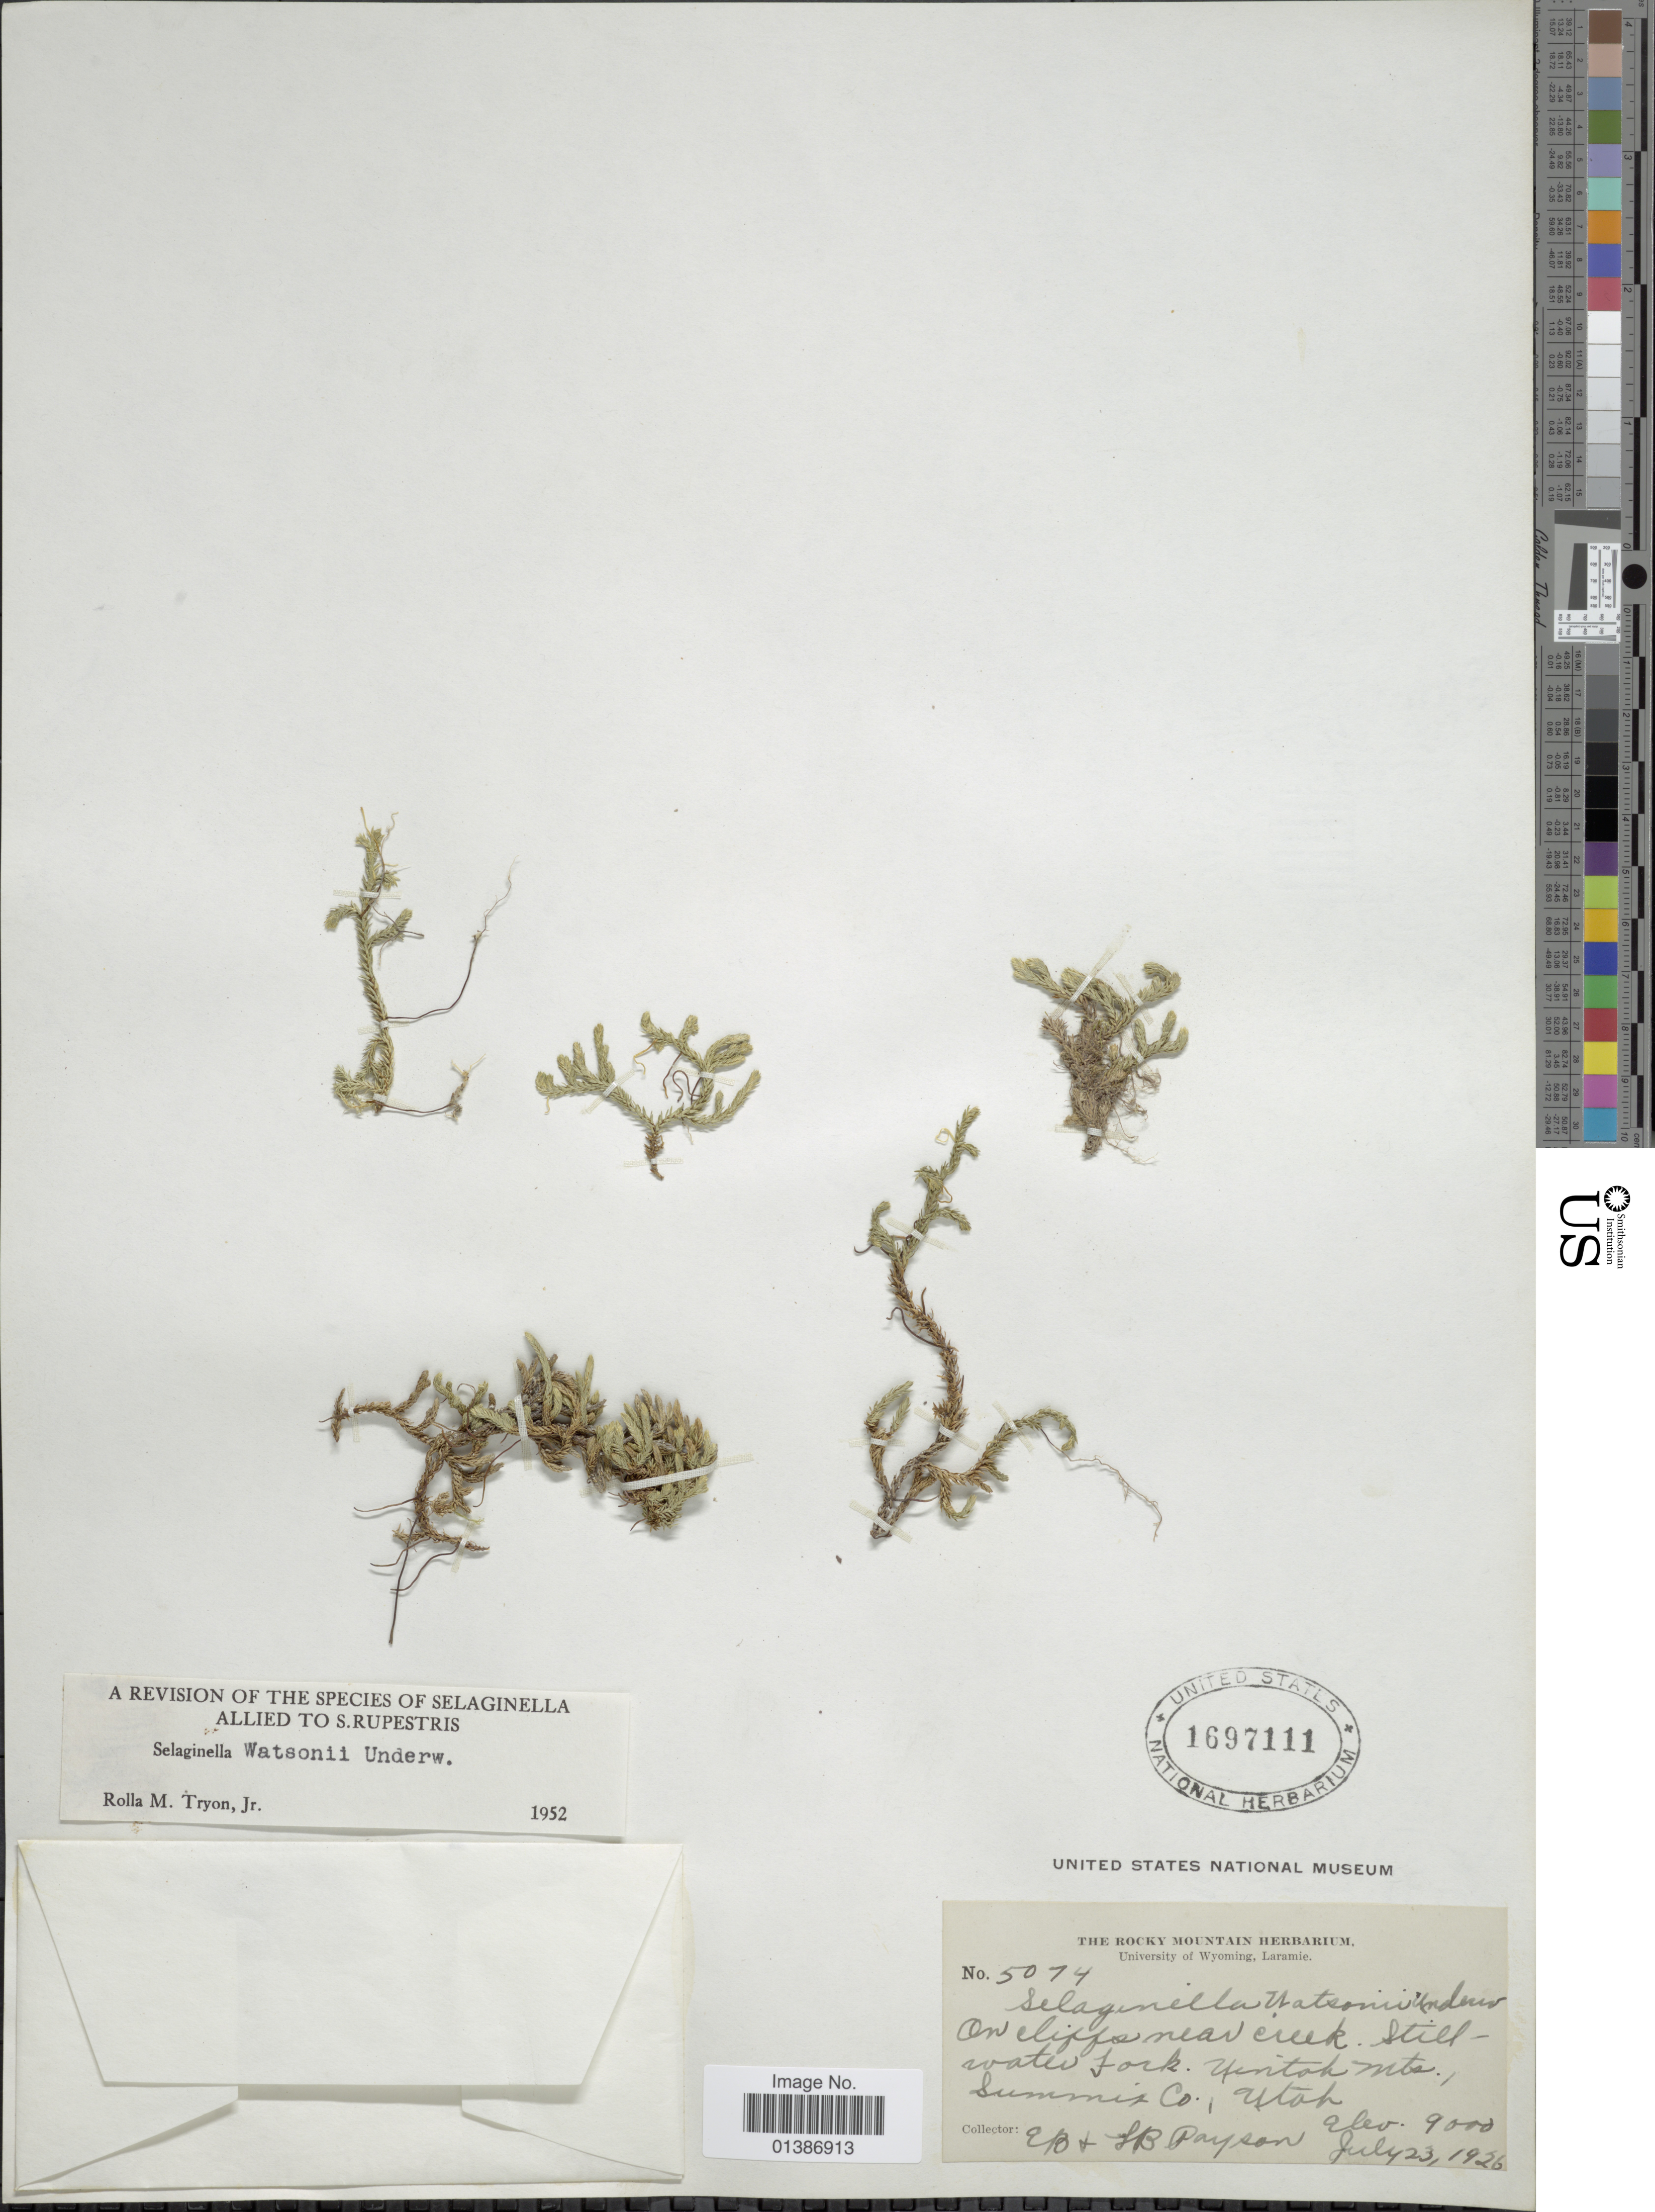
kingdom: Plantae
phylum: Tracheophyta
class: Lycopodiopsida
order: Selaginellales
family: Selaginellaceae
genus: Selaginella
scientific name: Selaginella watsonii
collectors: E. B. Payson & L. Payson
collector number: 5074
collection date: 1926-07-23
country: United States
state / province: Utah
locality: Stillwater Fork, Uintah Mts., Summit Co.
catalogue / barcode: US 1697111